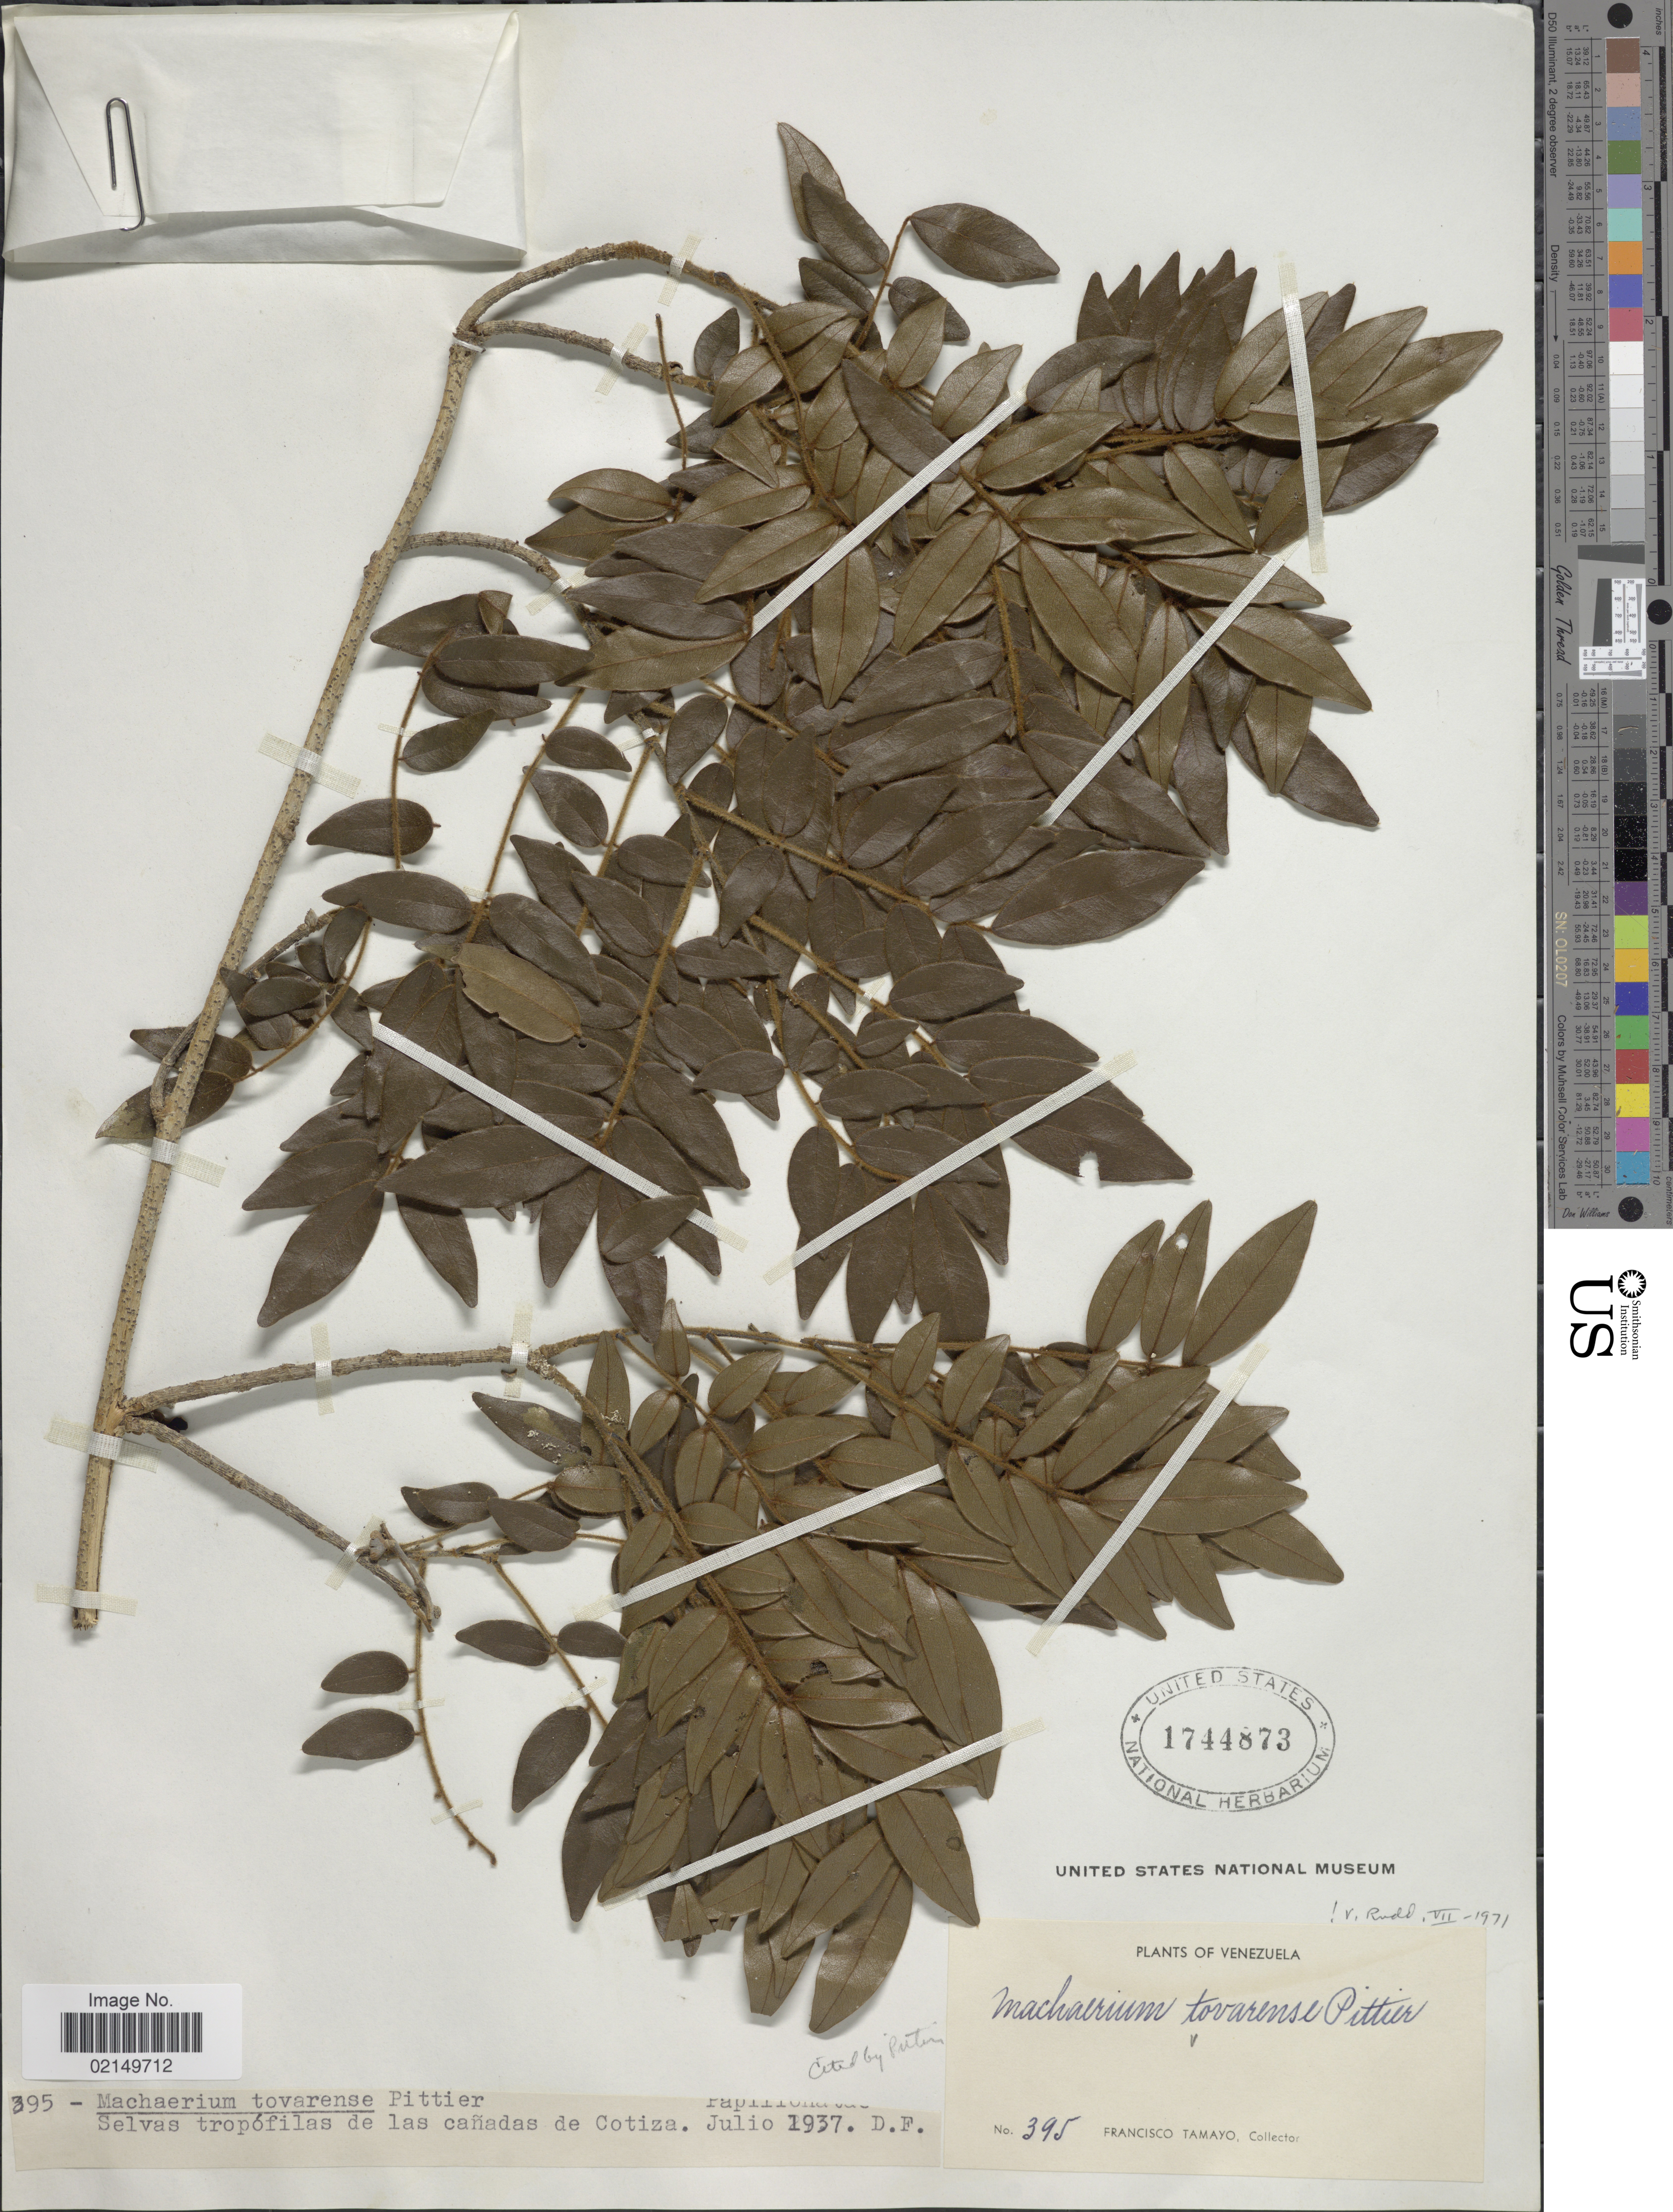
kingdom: Plantae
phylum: Tracheophyta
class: Magnoliopsida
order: Fabales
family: Fabaceae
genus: Machaerium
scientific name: Machaerium tovarense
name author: Pittier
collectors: F. Tamayo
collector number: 395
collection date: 1937-07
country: Venezuela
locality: Selvas tropofilas de las canadas de Cotiza. D.F.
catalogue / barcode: US 1744873